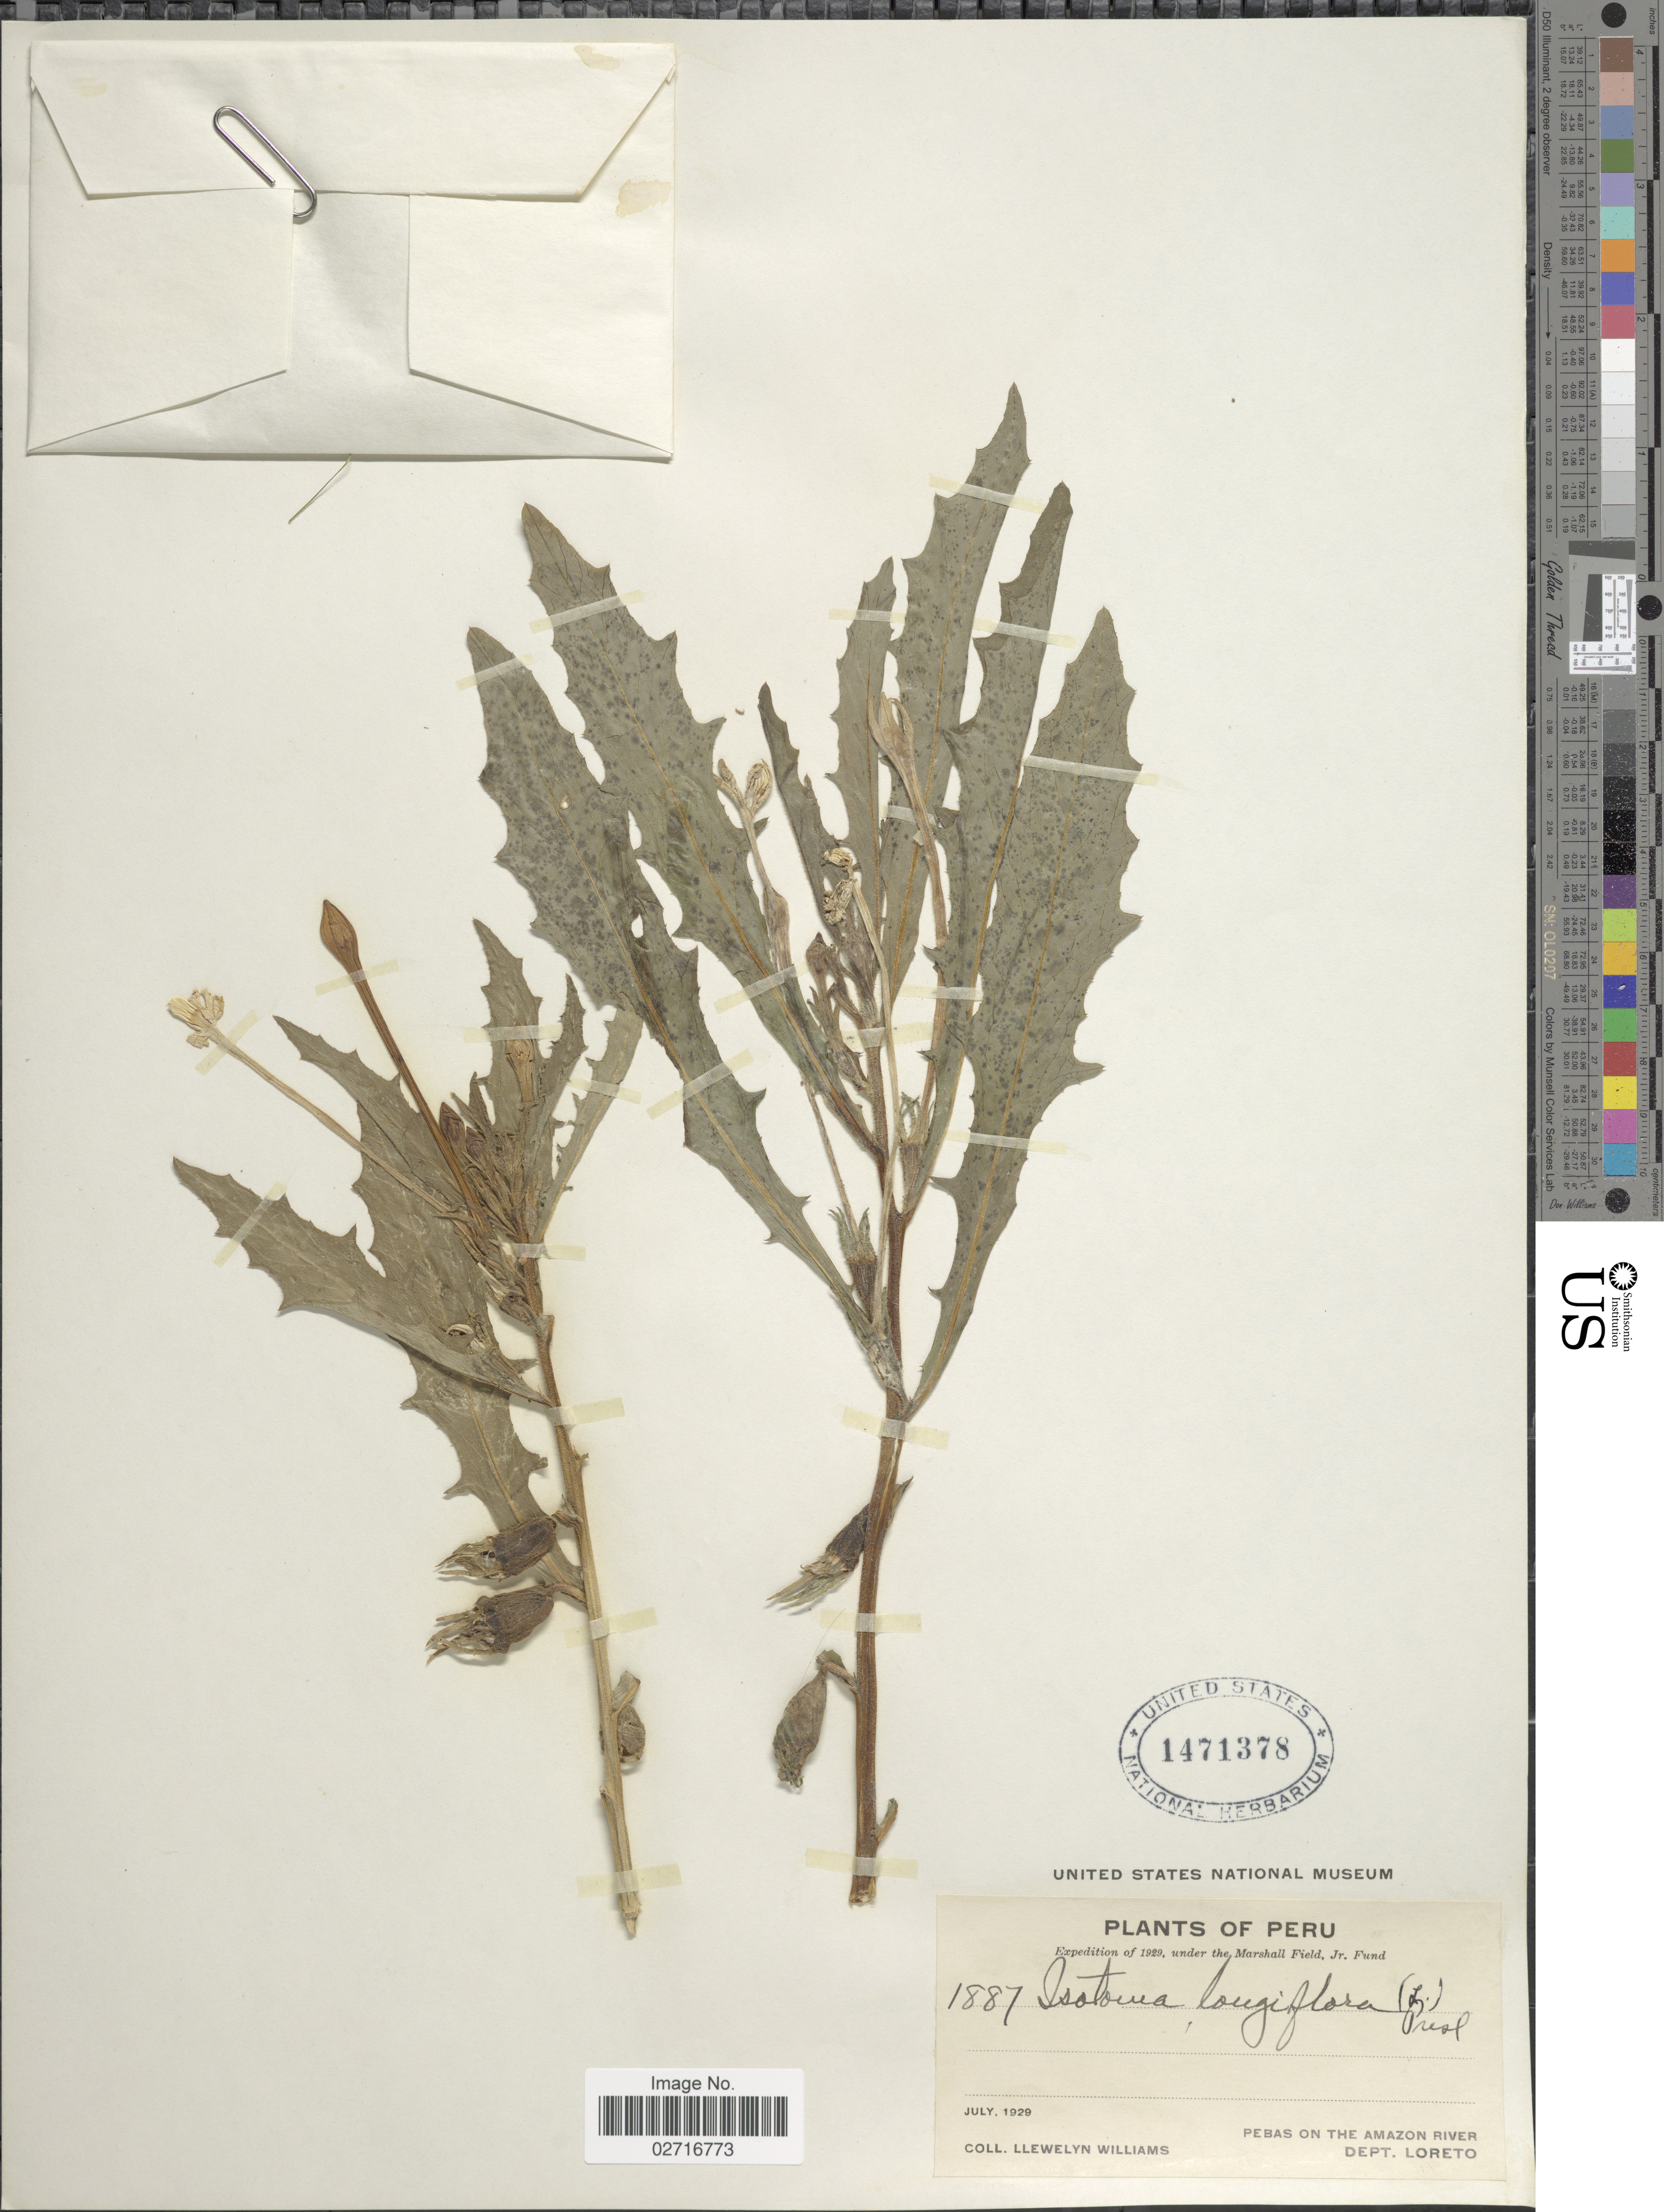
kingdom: Plantae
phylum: Tracheophyta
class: Magnoliopsida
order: Asterales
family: Campanulaceae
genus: Hippobroma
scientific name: Hippobroma longiflora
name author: (L.) G. Don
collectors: Ll. Williams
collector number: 1887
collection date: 1929-07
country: Peru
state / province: Loreto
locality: Pebas on the Amazon River.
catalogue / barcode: US 1471378